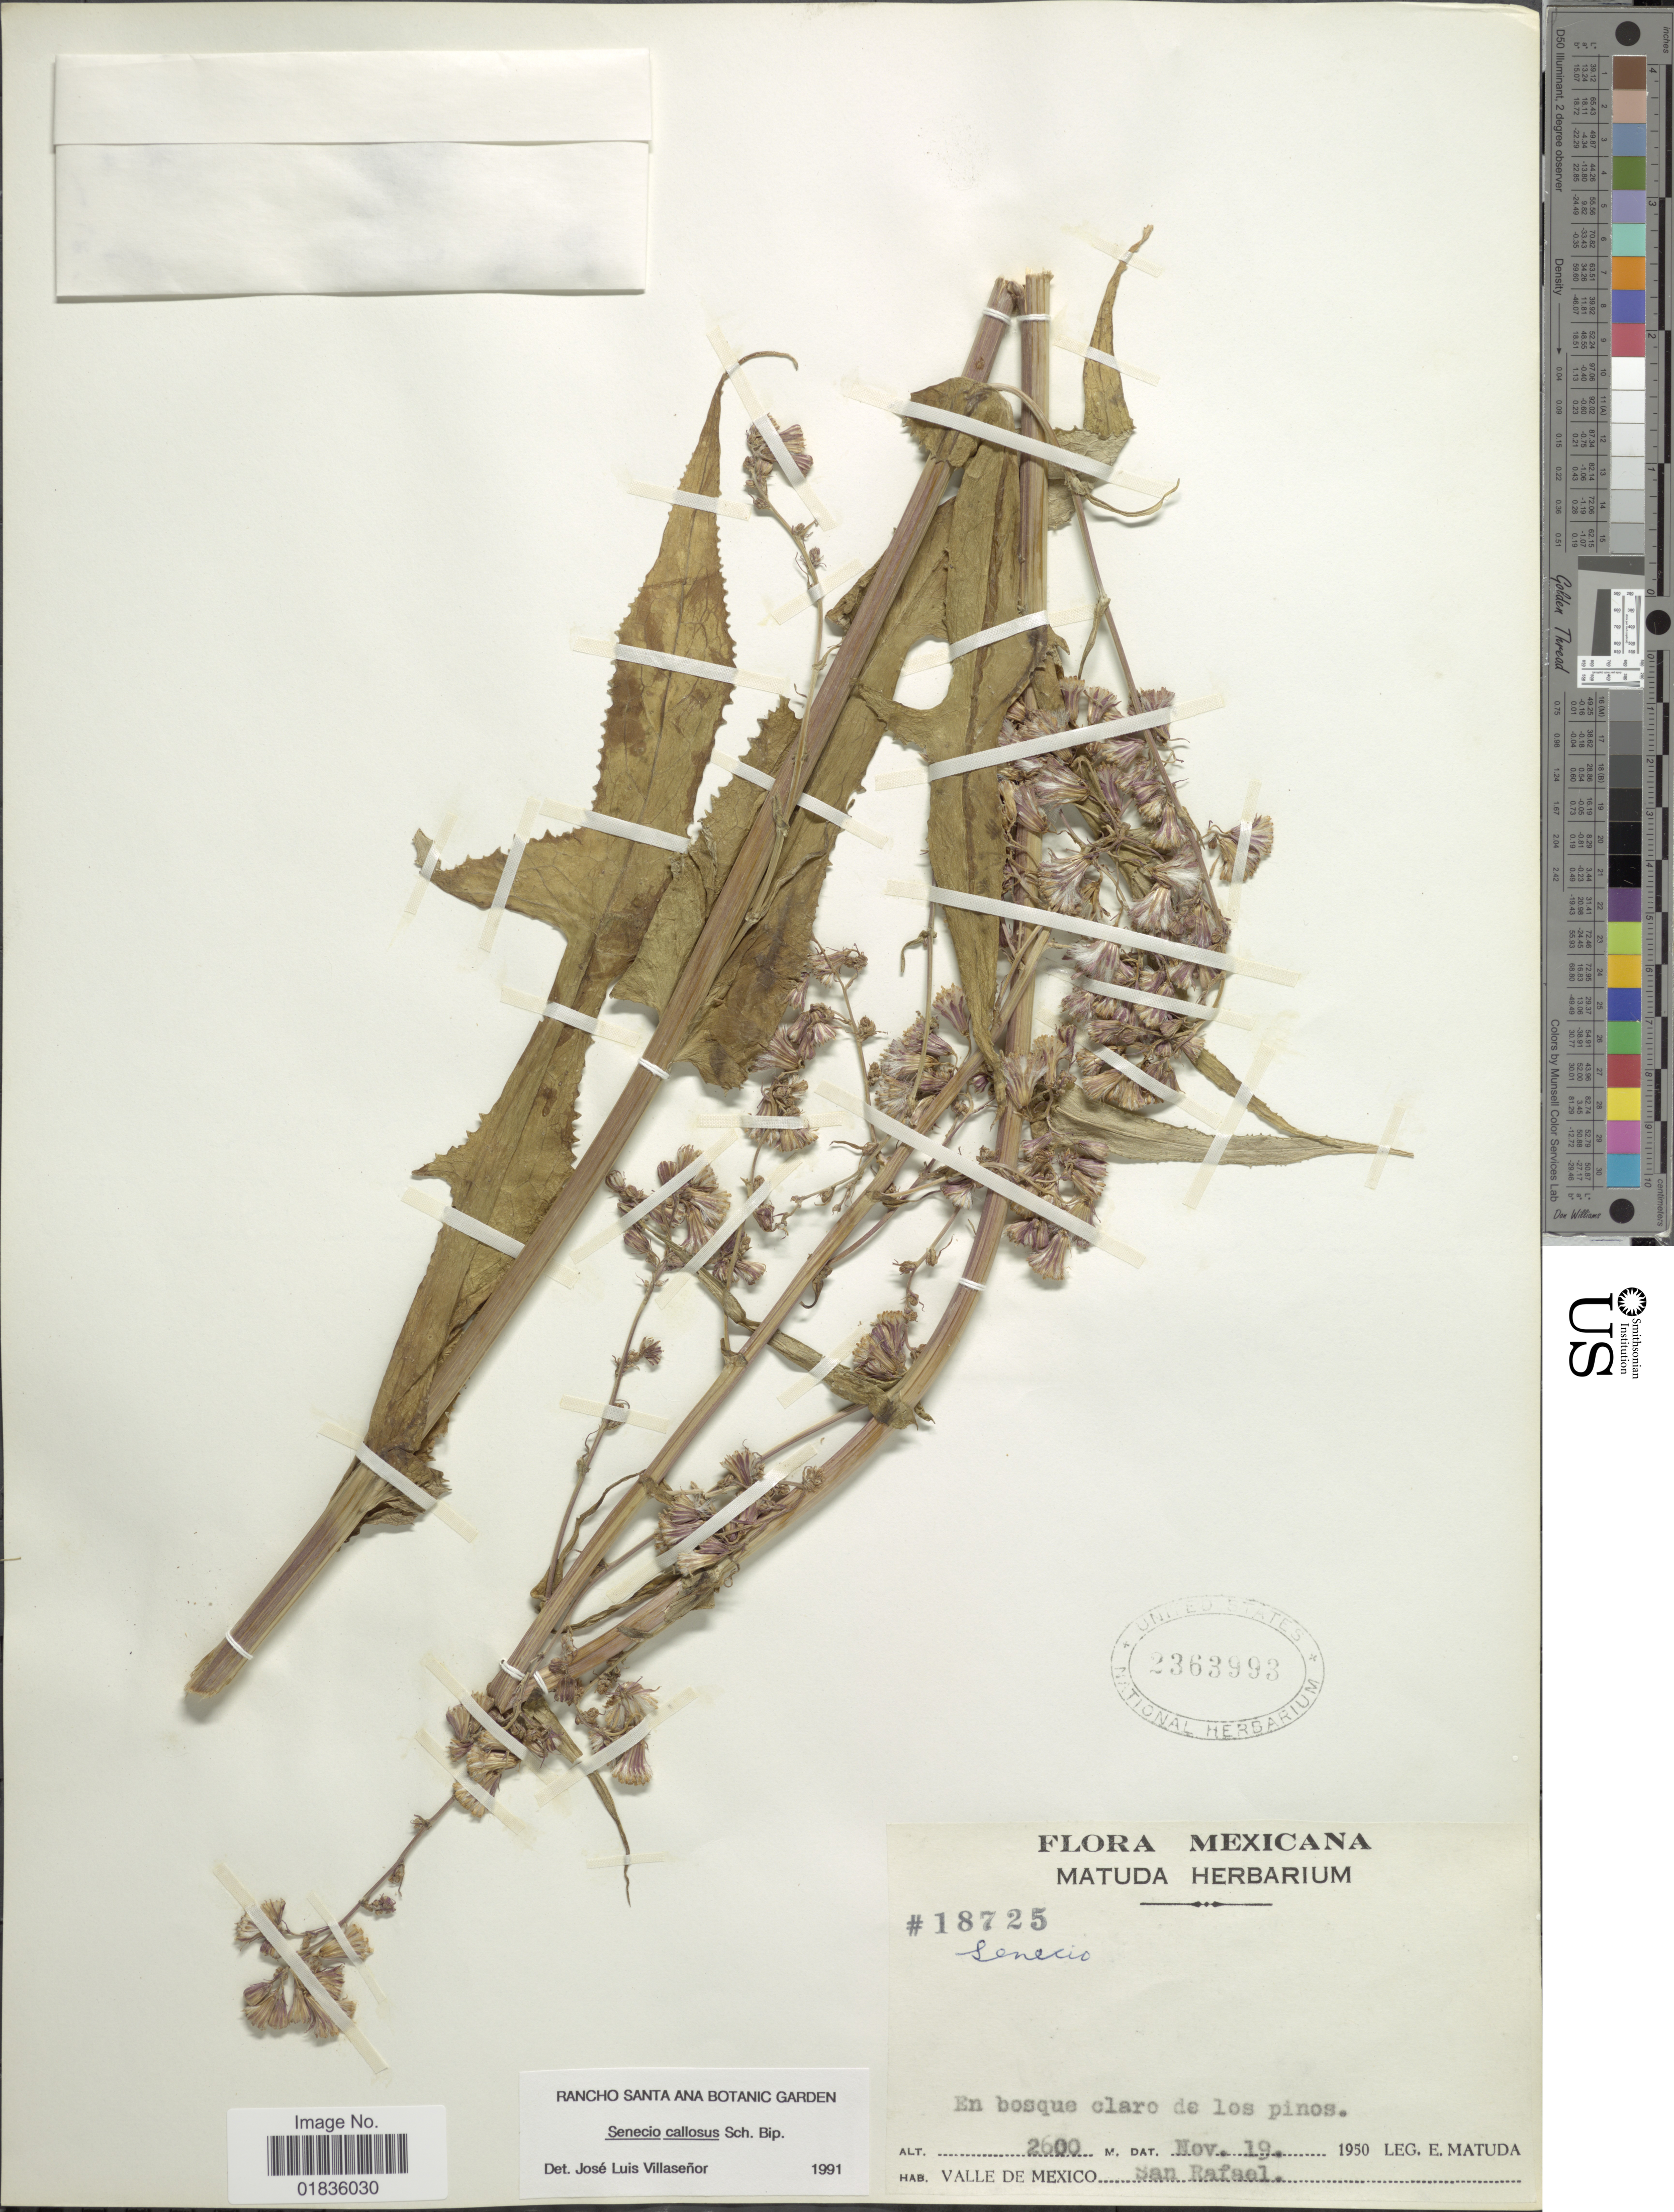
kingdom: Plantae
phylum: Tracheophyta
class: Magnoliopsida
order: Asterales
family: Asteraceae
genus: Senecio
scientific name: Senecio callosus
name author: Sch. Bip.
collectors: E. Matuda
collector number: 18725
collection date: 1950-11-19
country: Mexico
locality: Valle de Mexico, en bosque claro de los pinos.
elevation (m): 2600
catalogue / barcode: US 2363993